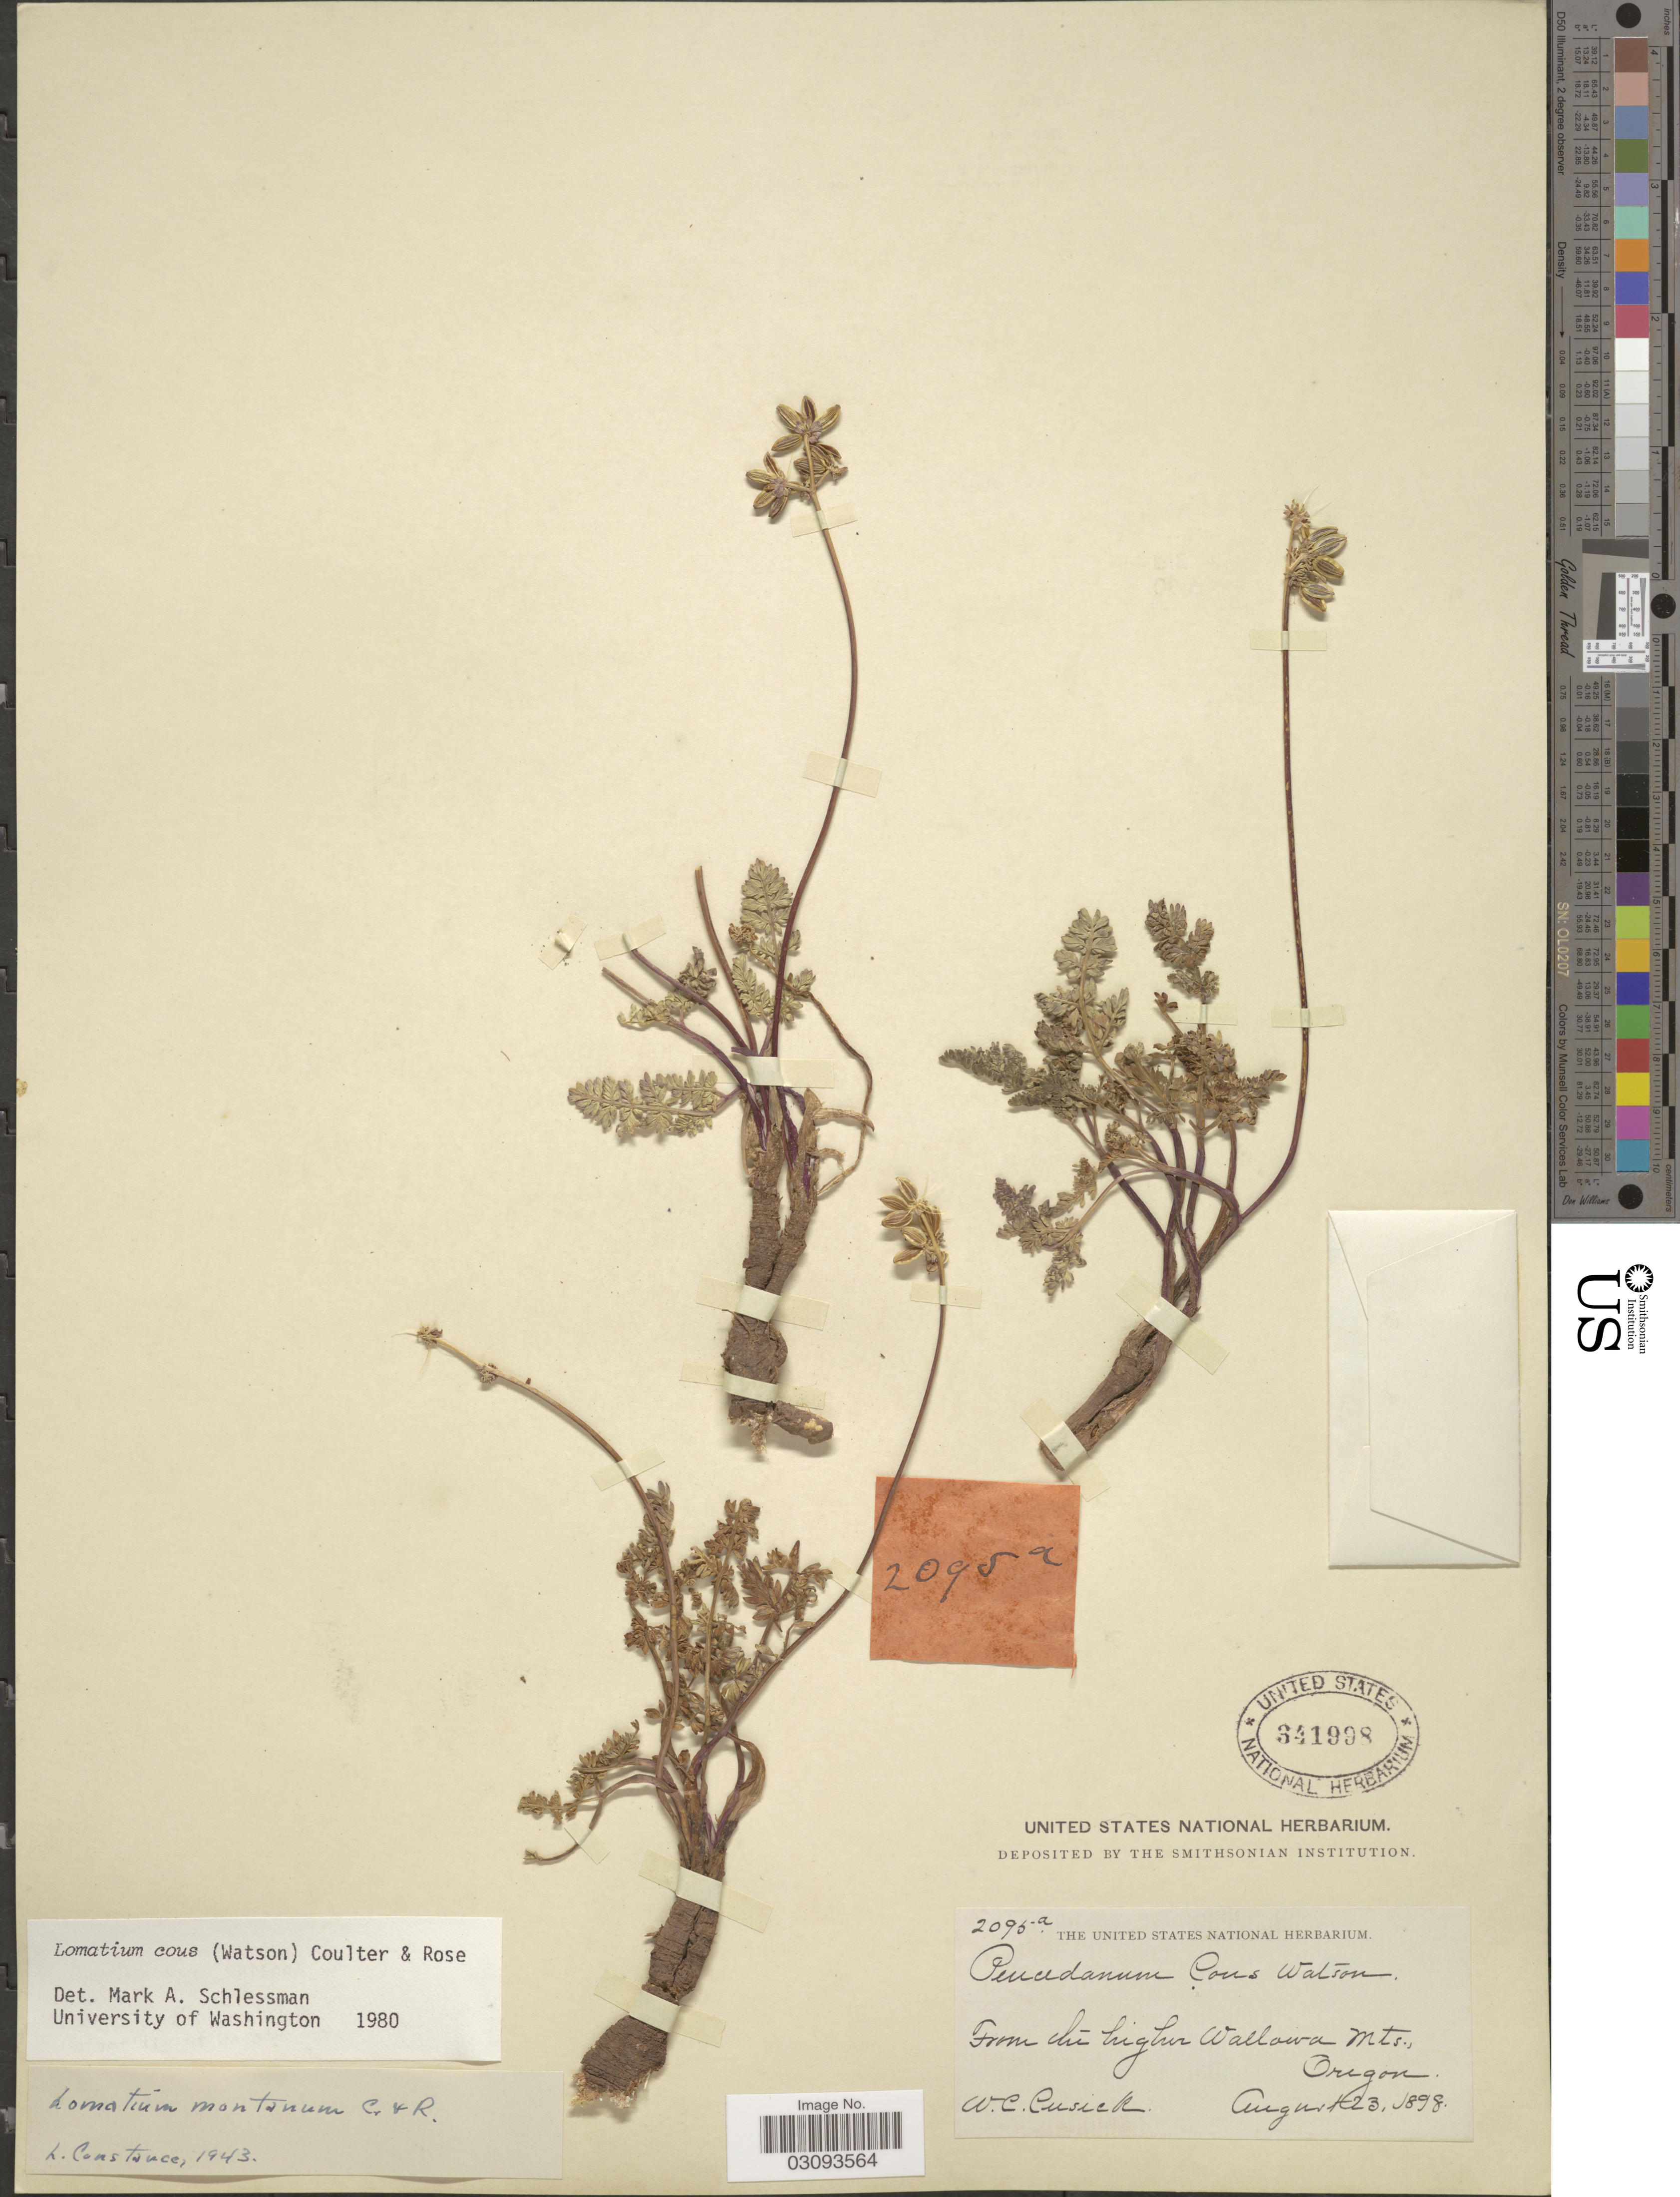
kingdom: Plantae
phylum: Tracheophyta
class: Magnoliopsida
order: Apiales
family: Apiaceae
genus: Lomatium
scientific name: Lomatium cous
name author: (S. Watson) J.M. Coult. & Rose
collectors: W. C. Cusick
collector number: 2095a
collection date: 1898-08-23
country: United States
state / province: Oregon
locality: From the higher Wallowa Mts.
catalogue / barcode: US 341998